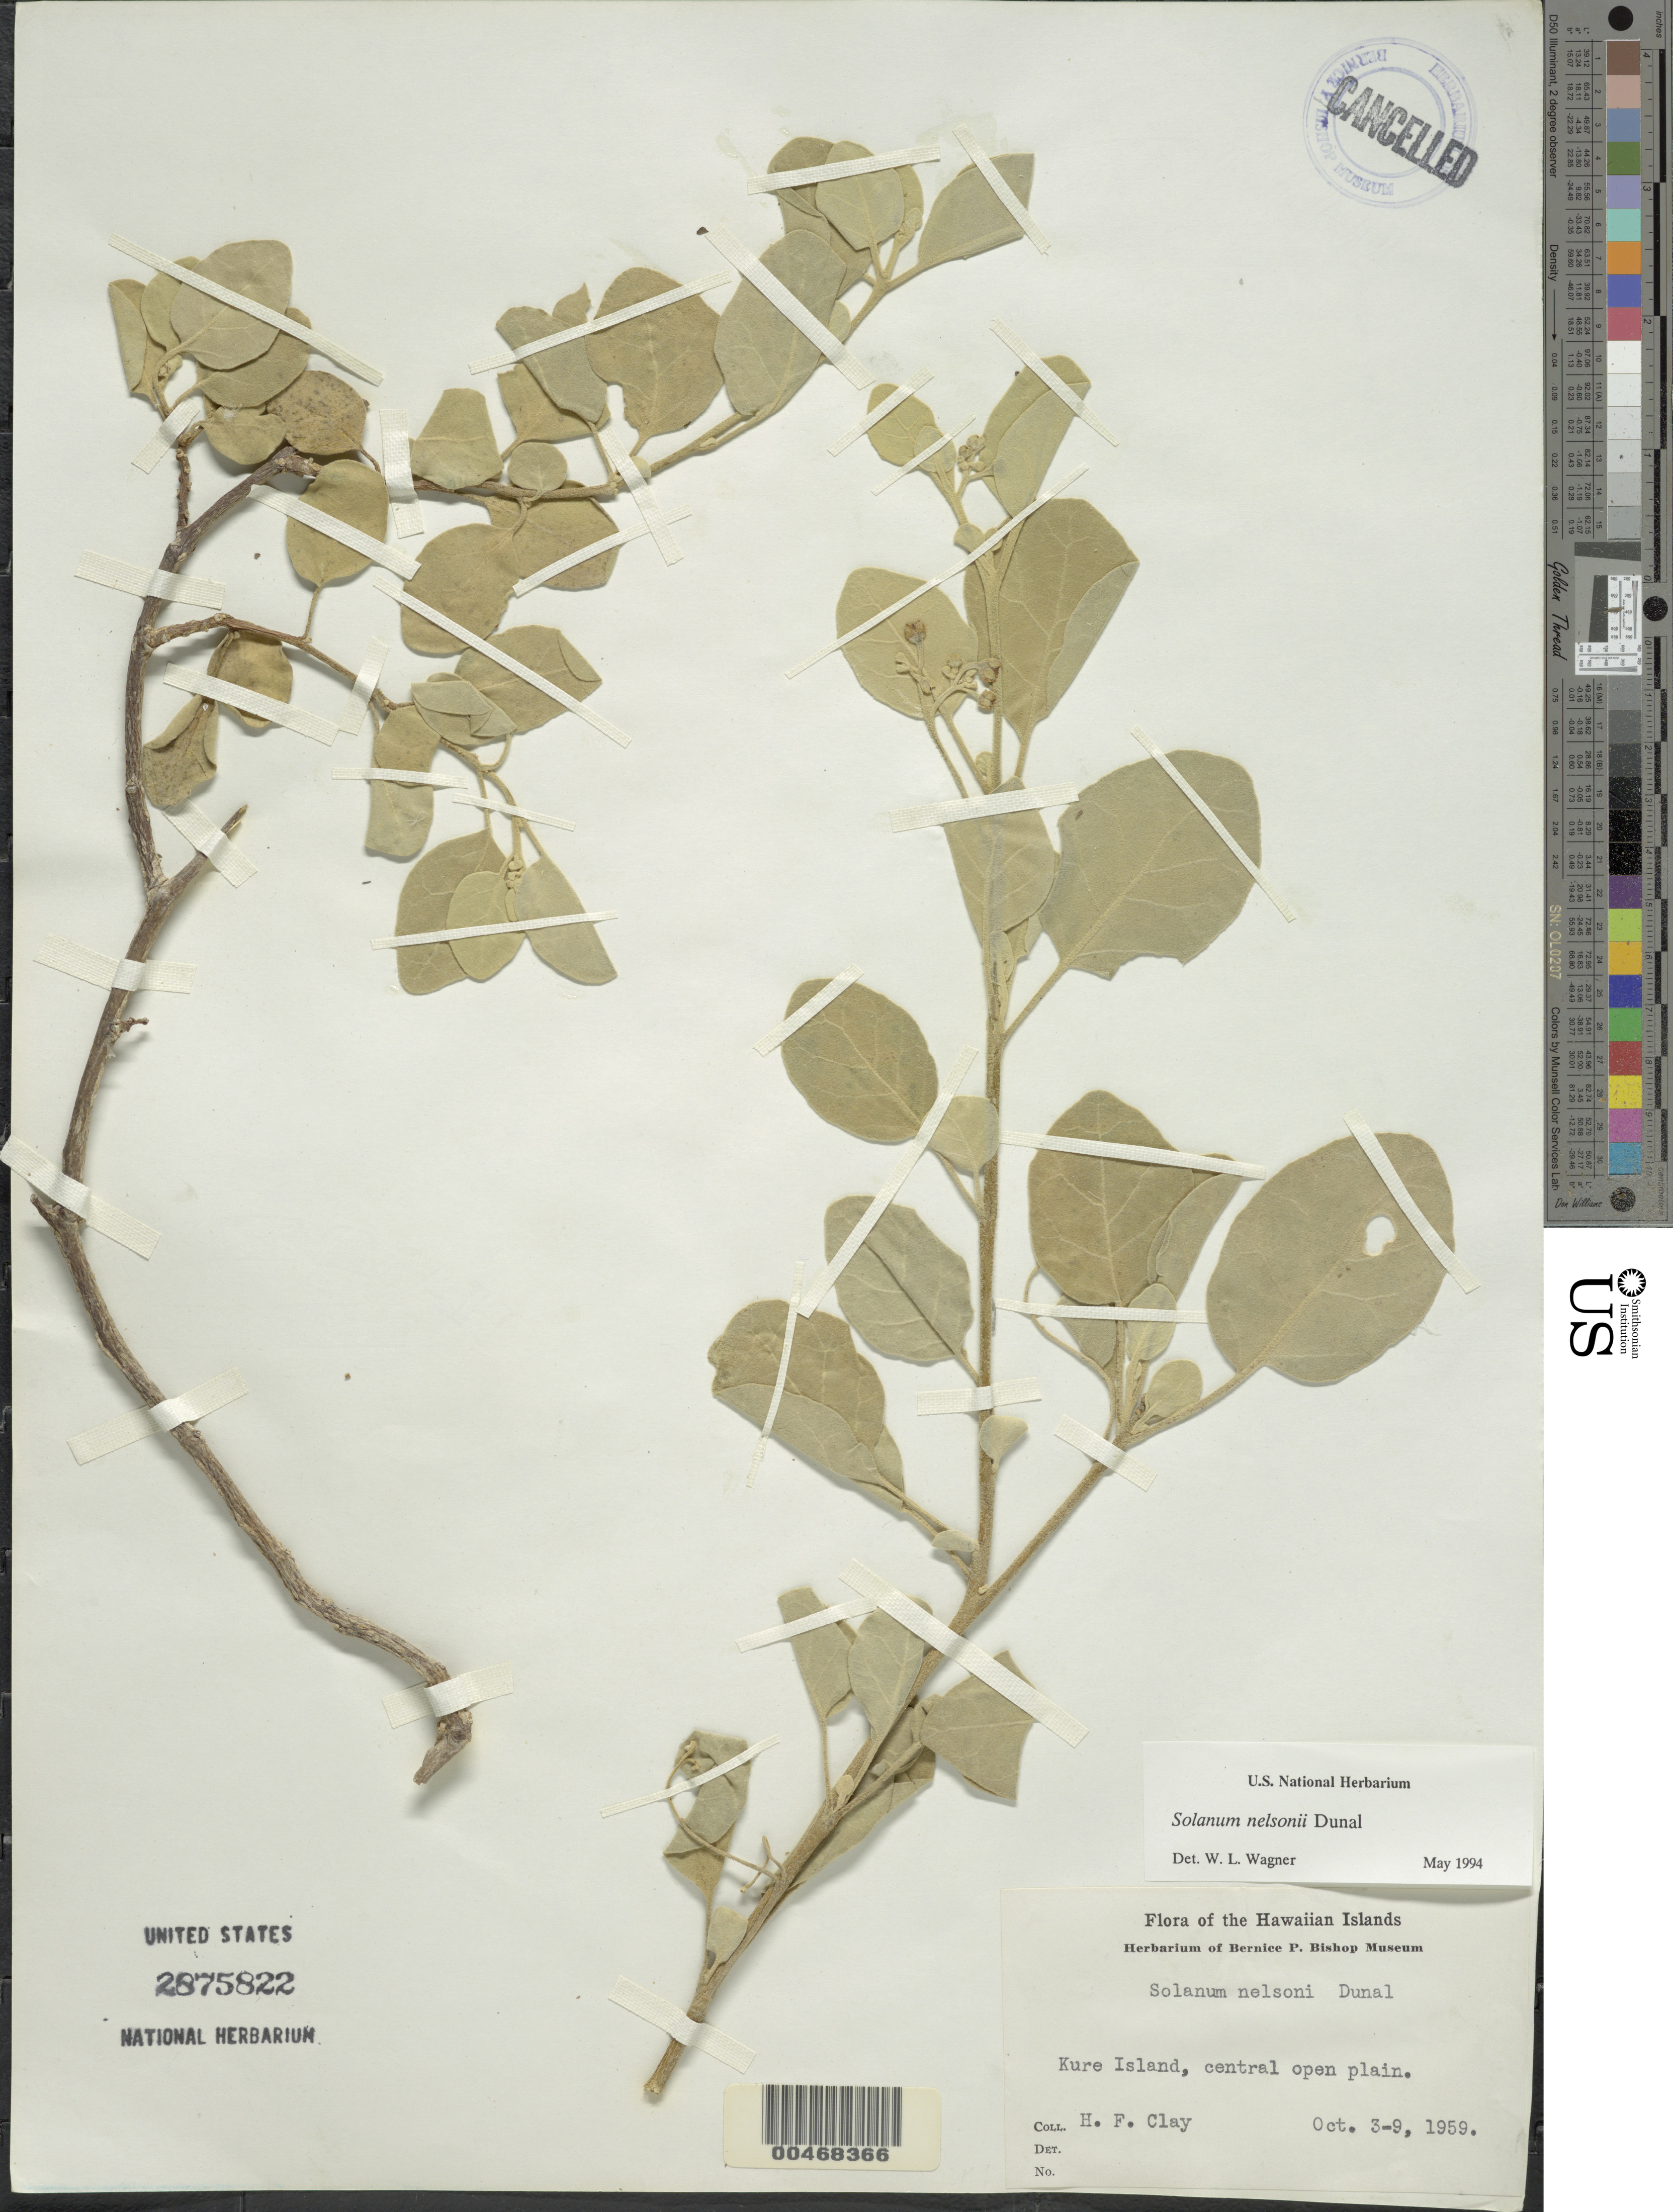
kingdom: Plantae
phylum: Tracheophyta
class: Magnoliopsida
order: Solanales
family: Solanaceae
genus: Solanum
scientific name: Solanum nelsonii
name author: Dunal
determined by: Knapp, S. D.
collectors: H. Clay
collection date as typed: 3 Oct 1959 to 9 Oct 1959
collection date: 1959-10-03/1959-10-09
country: United States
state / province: Hawaii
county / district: Honolulu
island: Kure Atoll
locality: Central open plain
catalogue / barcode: US 2785822